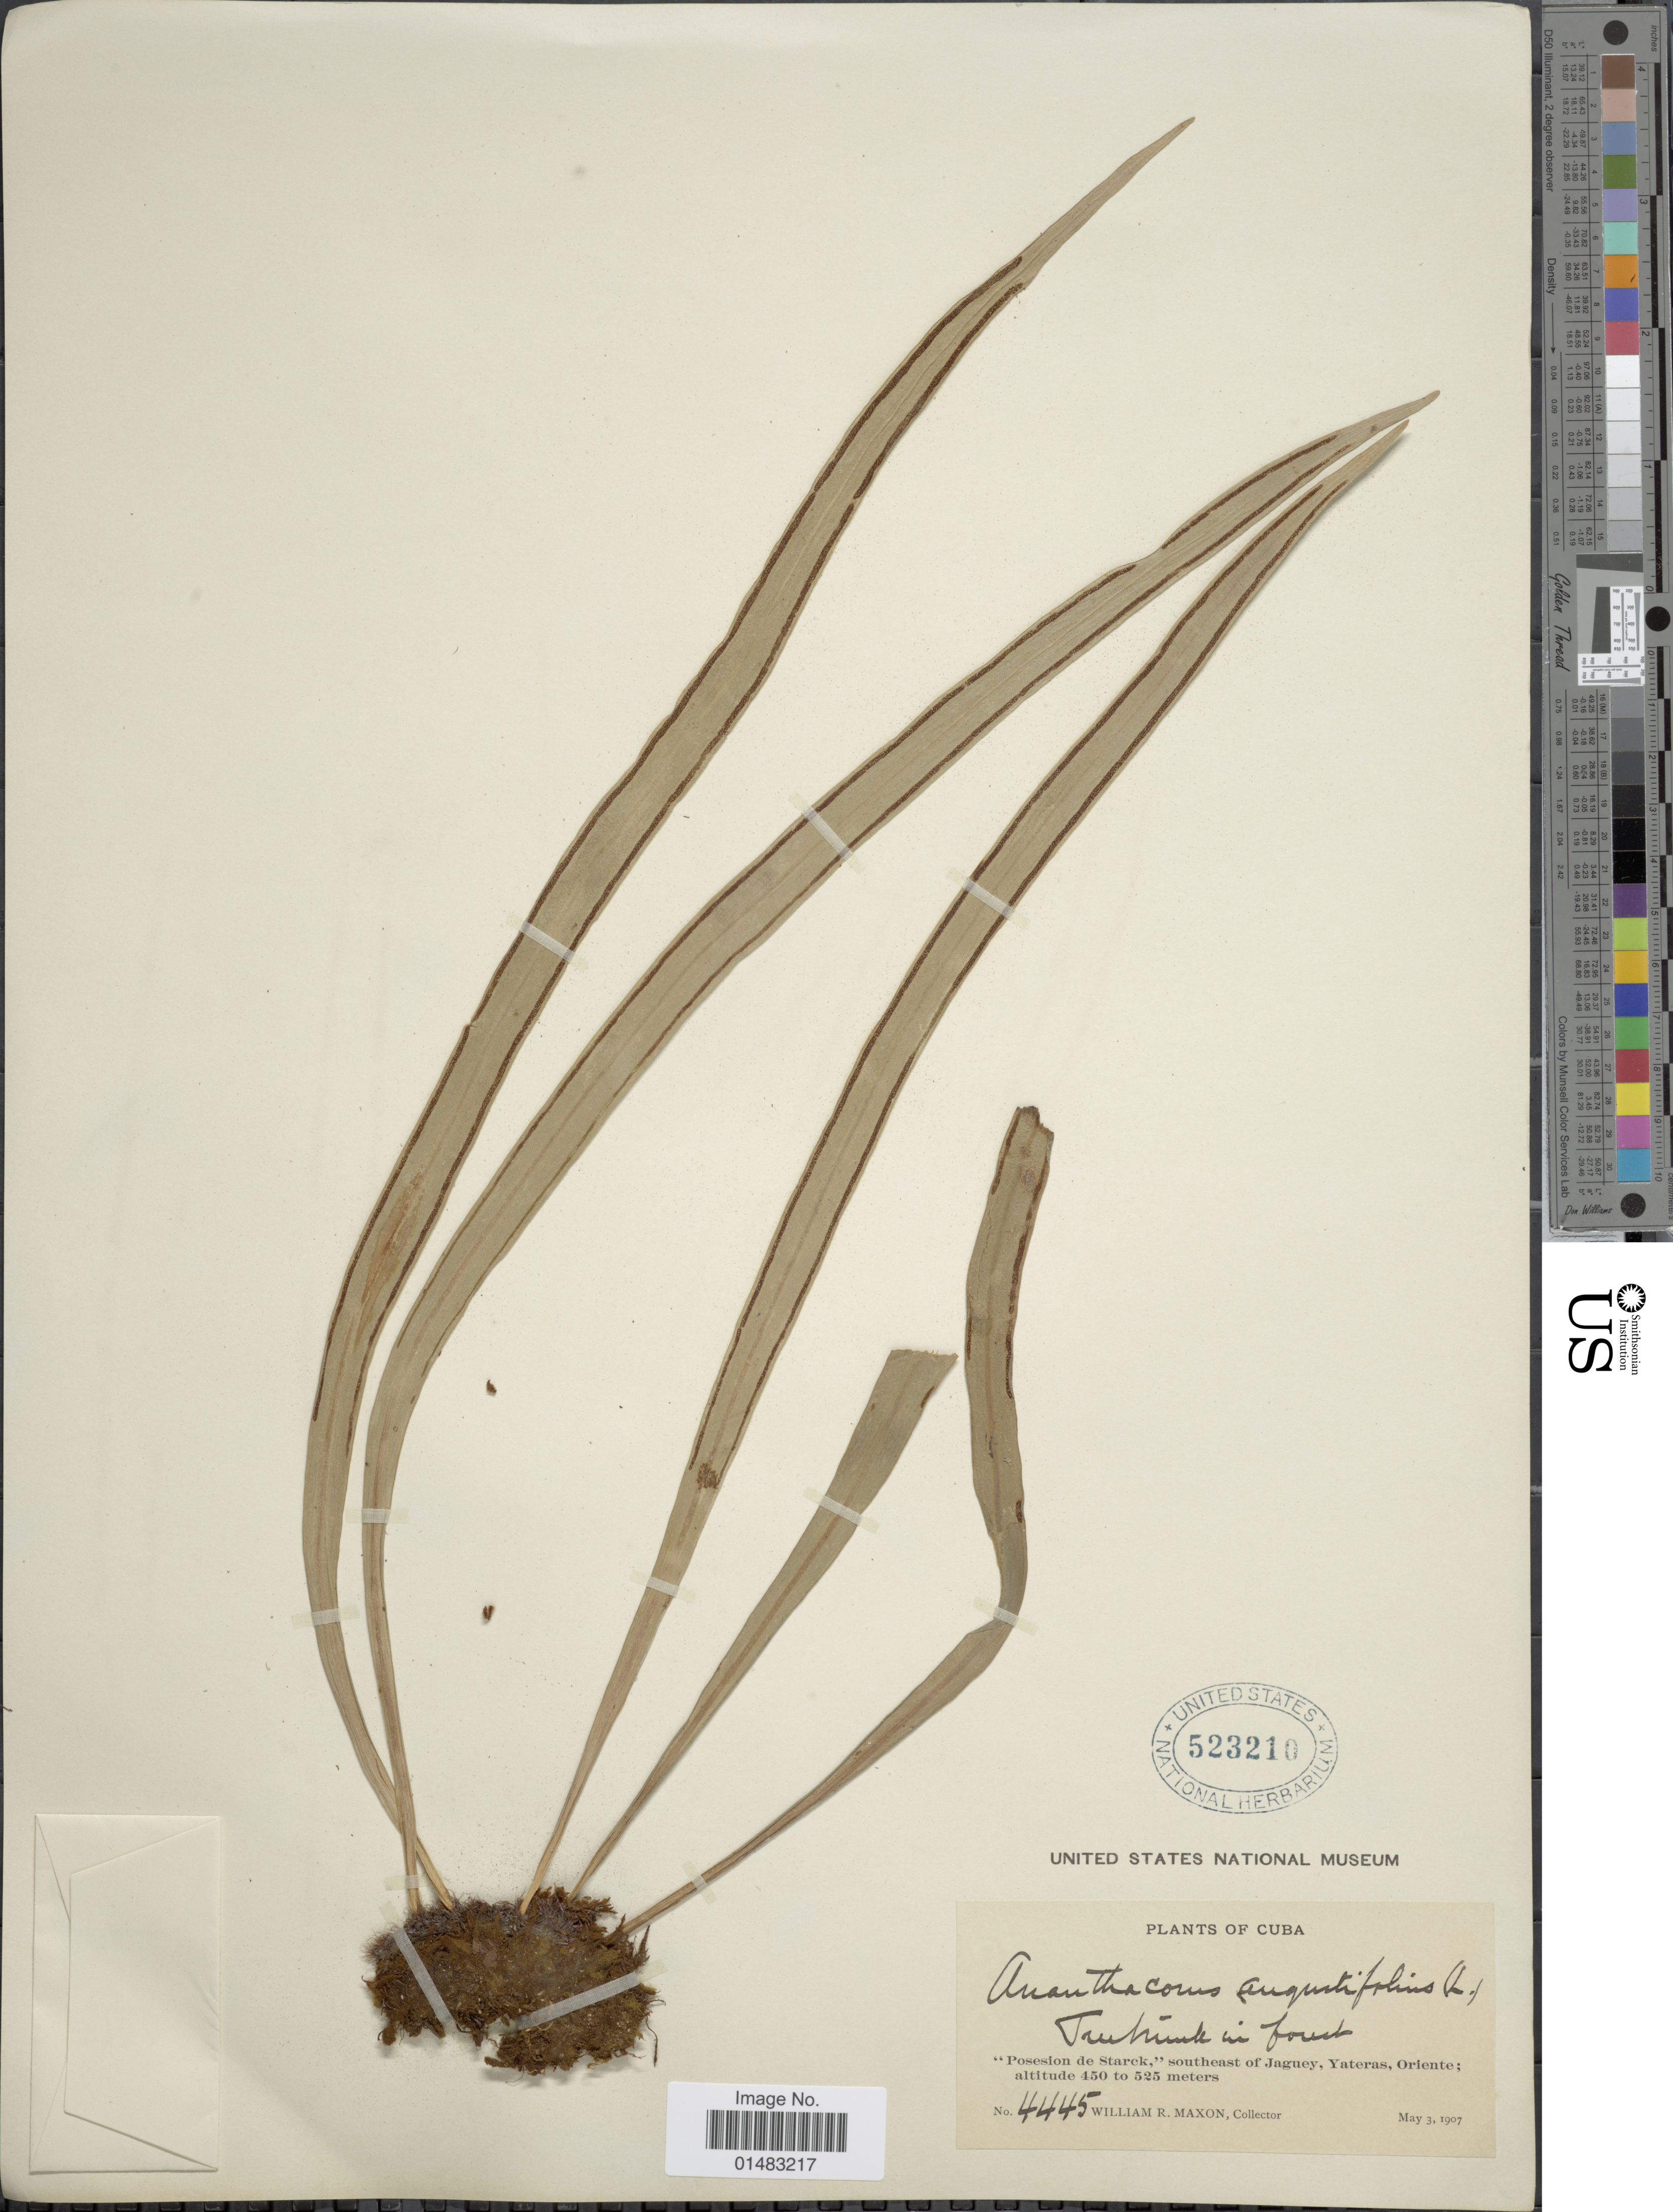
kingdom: Plantae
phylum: Tracheophyta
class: Polypodiopsida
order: Polypodiales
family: Pteridaceae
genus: Ananthacorus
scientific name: Ananthacorus angustifolius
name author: (Sw.) Underw. & Maxon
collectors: W. R. Maxon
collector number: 4445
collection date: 1907-05-03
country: Cuba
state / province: Oriente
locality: Posesion de Starck,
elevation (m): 450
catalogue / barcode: US 523210